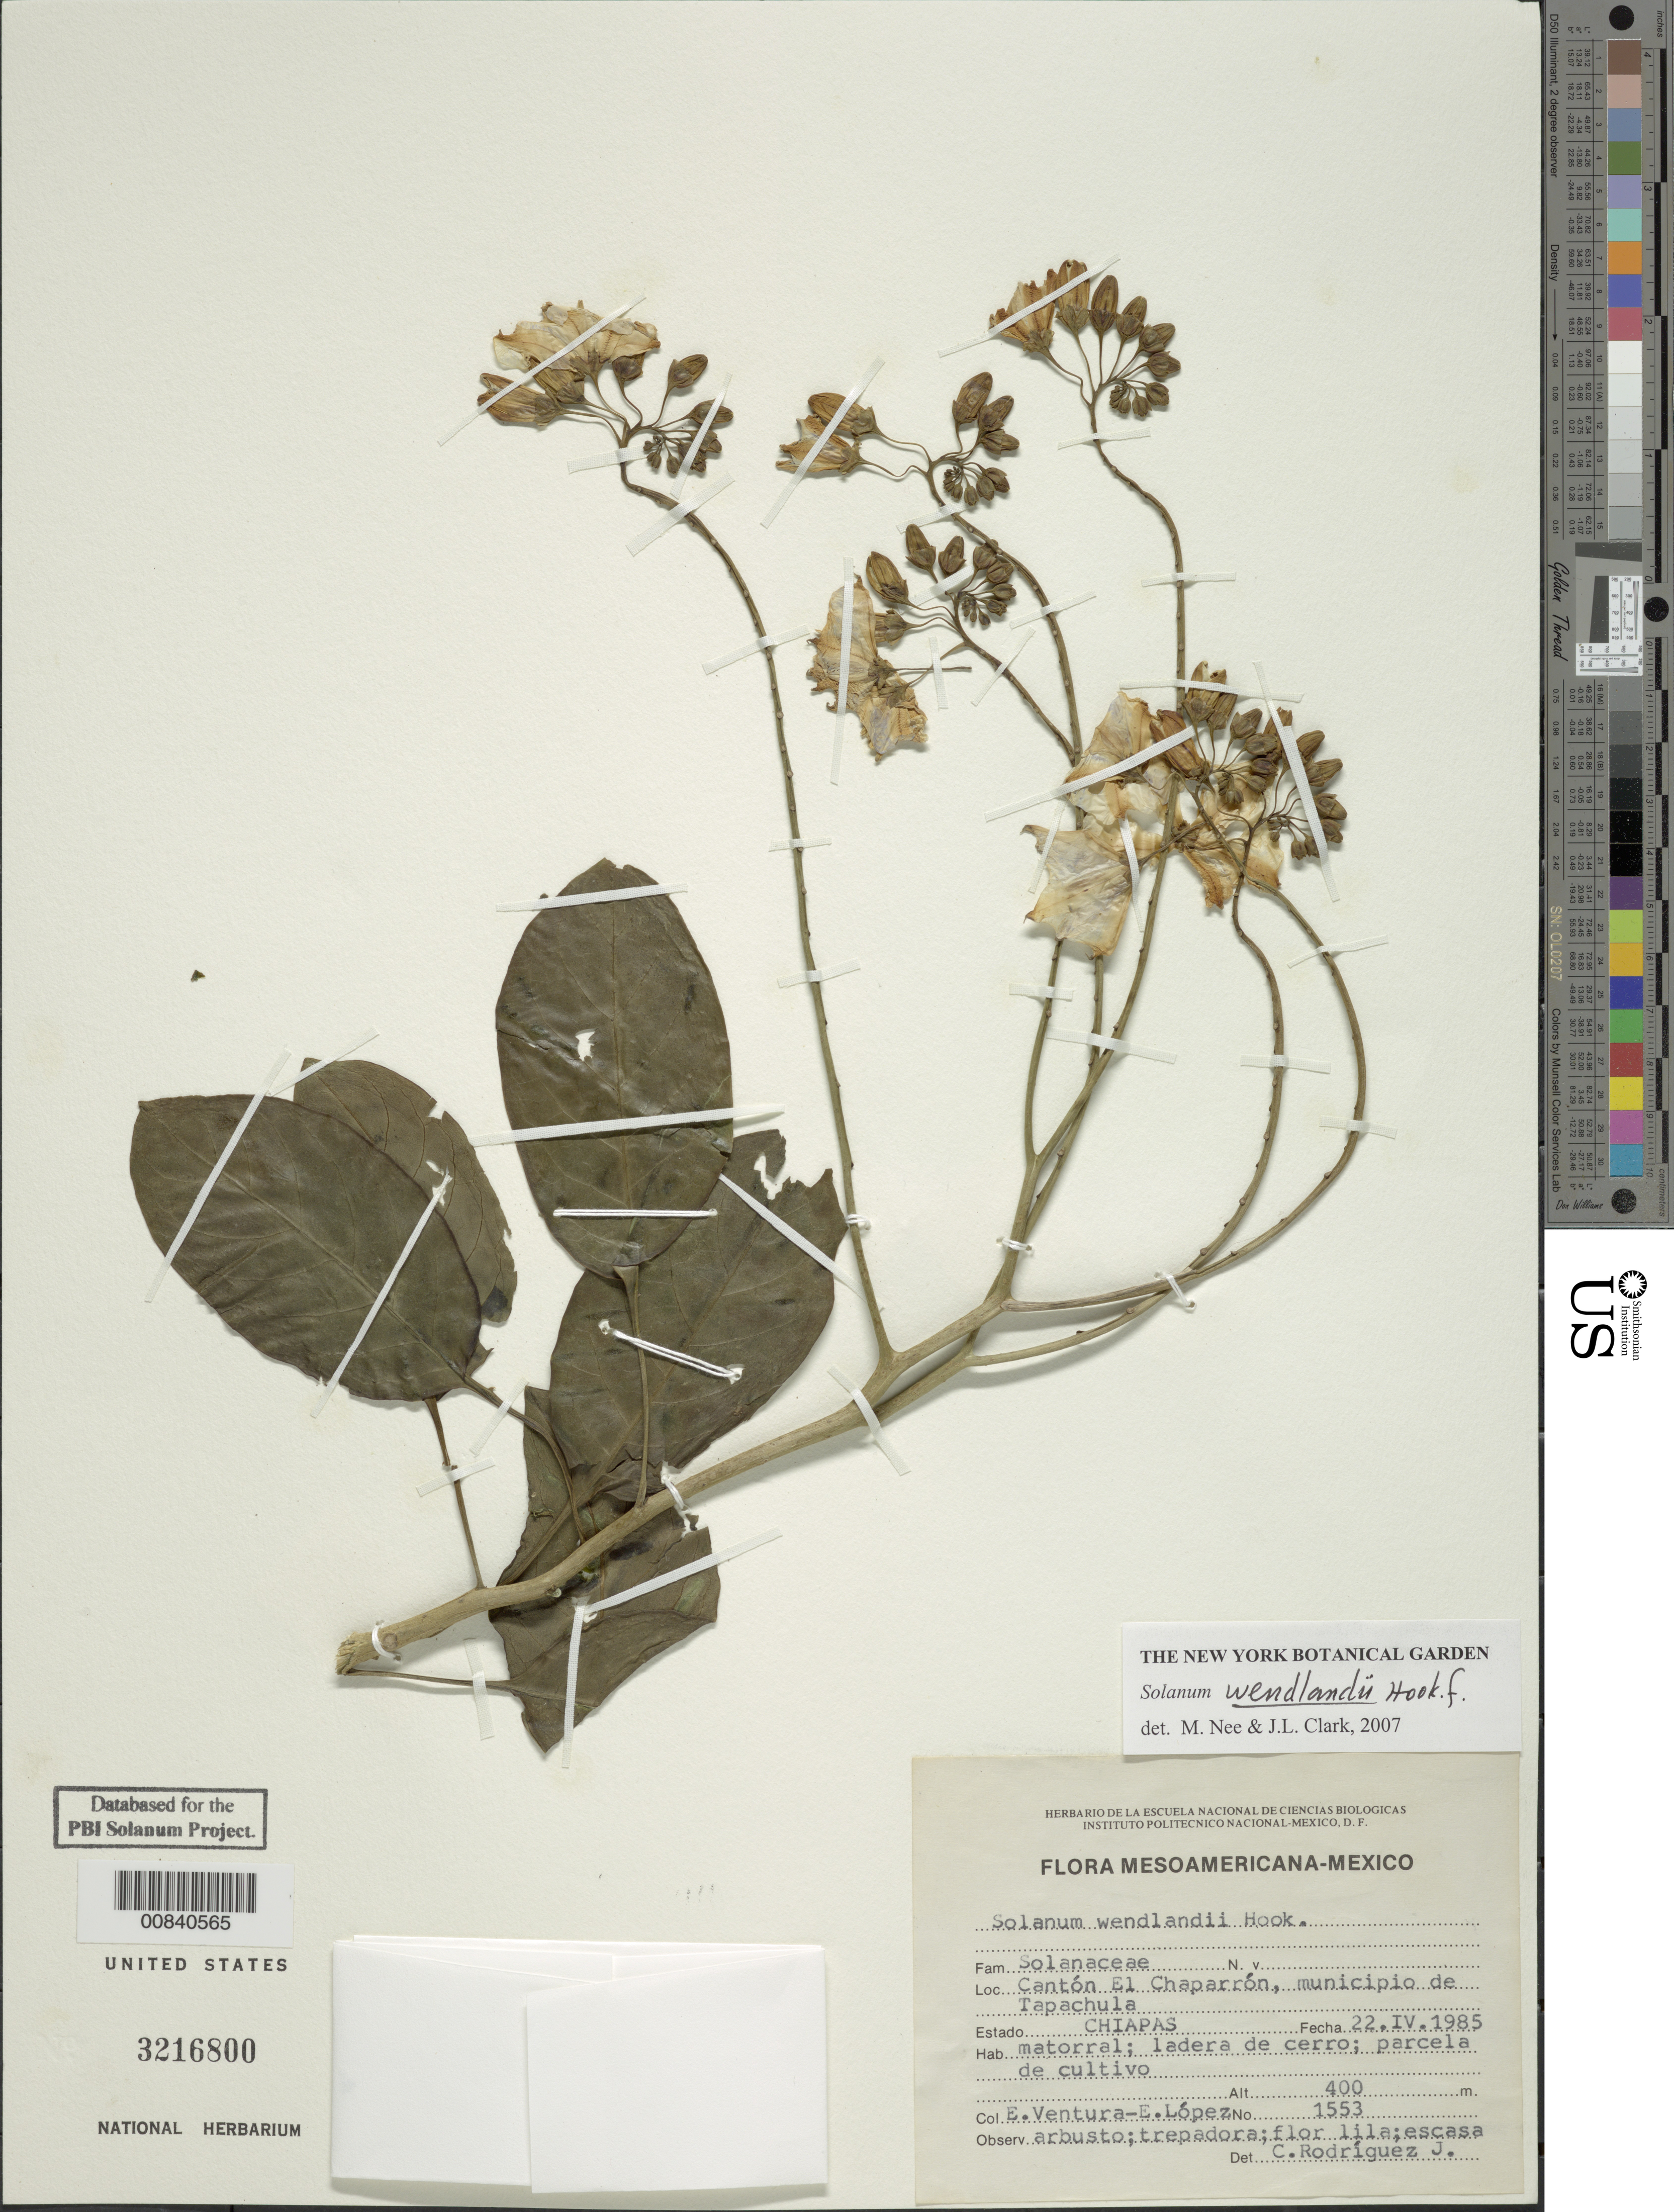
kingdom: Plantae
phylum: Tracheophyta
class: Magnoliopsida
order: Solanales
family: Solanaceae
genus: Solanum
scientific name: Solanum wendlandii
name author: Hook. f.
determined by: Clark, J. L., (SEL), The Marie Selby Botanical Garden (UNITED STATES)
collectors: E. Ventura & E. López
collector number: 1553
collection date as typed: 22 Apr 1985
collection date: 1985-04-22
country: Mexico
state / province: Chiapas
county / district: Tapachula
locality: Cantón: El Chaprrón. Municipio de Tapachula.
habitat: Mattoral; ladera de cerro; parcela de cultivo.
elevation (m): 400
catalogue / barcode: US 3216800